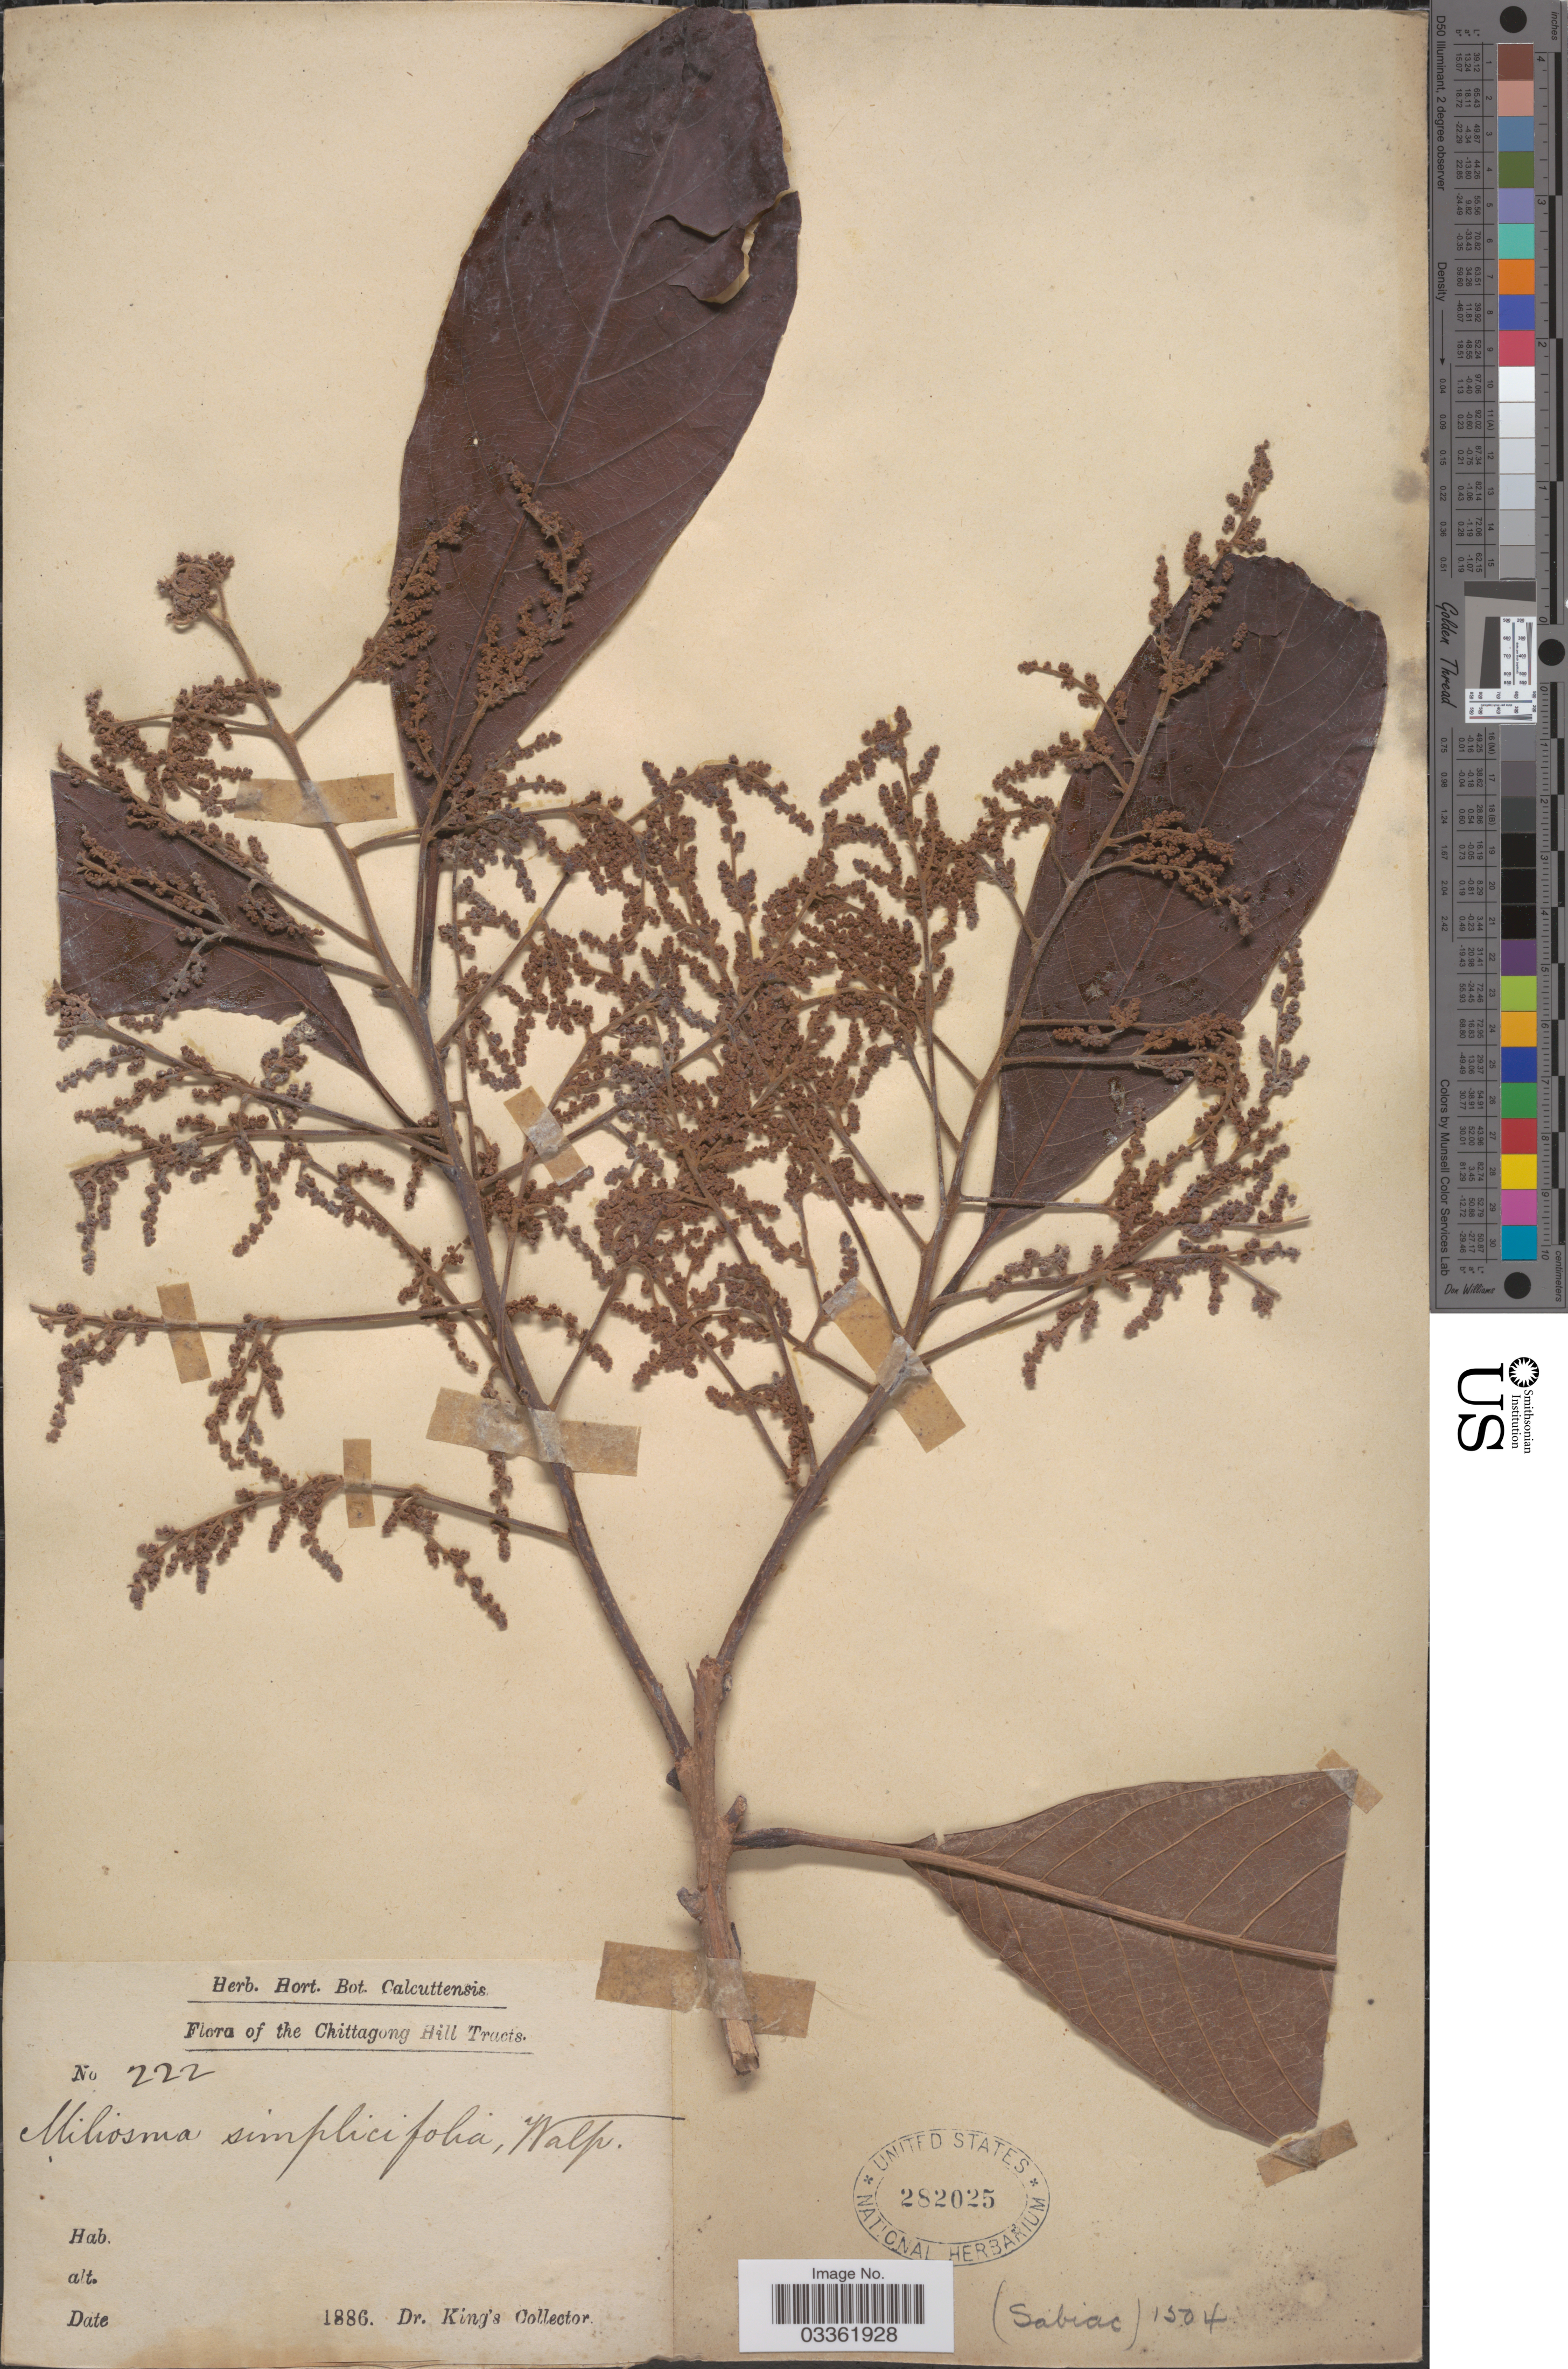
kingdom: Plantae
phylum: Tracheophyta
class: Magnoliopsida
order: Proteales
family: Sabiaceae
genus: Meliosma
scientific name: Meliosma simplicifolia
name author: (Roxb.) Walp.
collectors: Dr. King's collector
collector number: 222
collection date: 1886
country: Bangladesh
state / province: Chittagong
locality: Chittagong Hills Tracts.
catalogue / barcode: US 282025